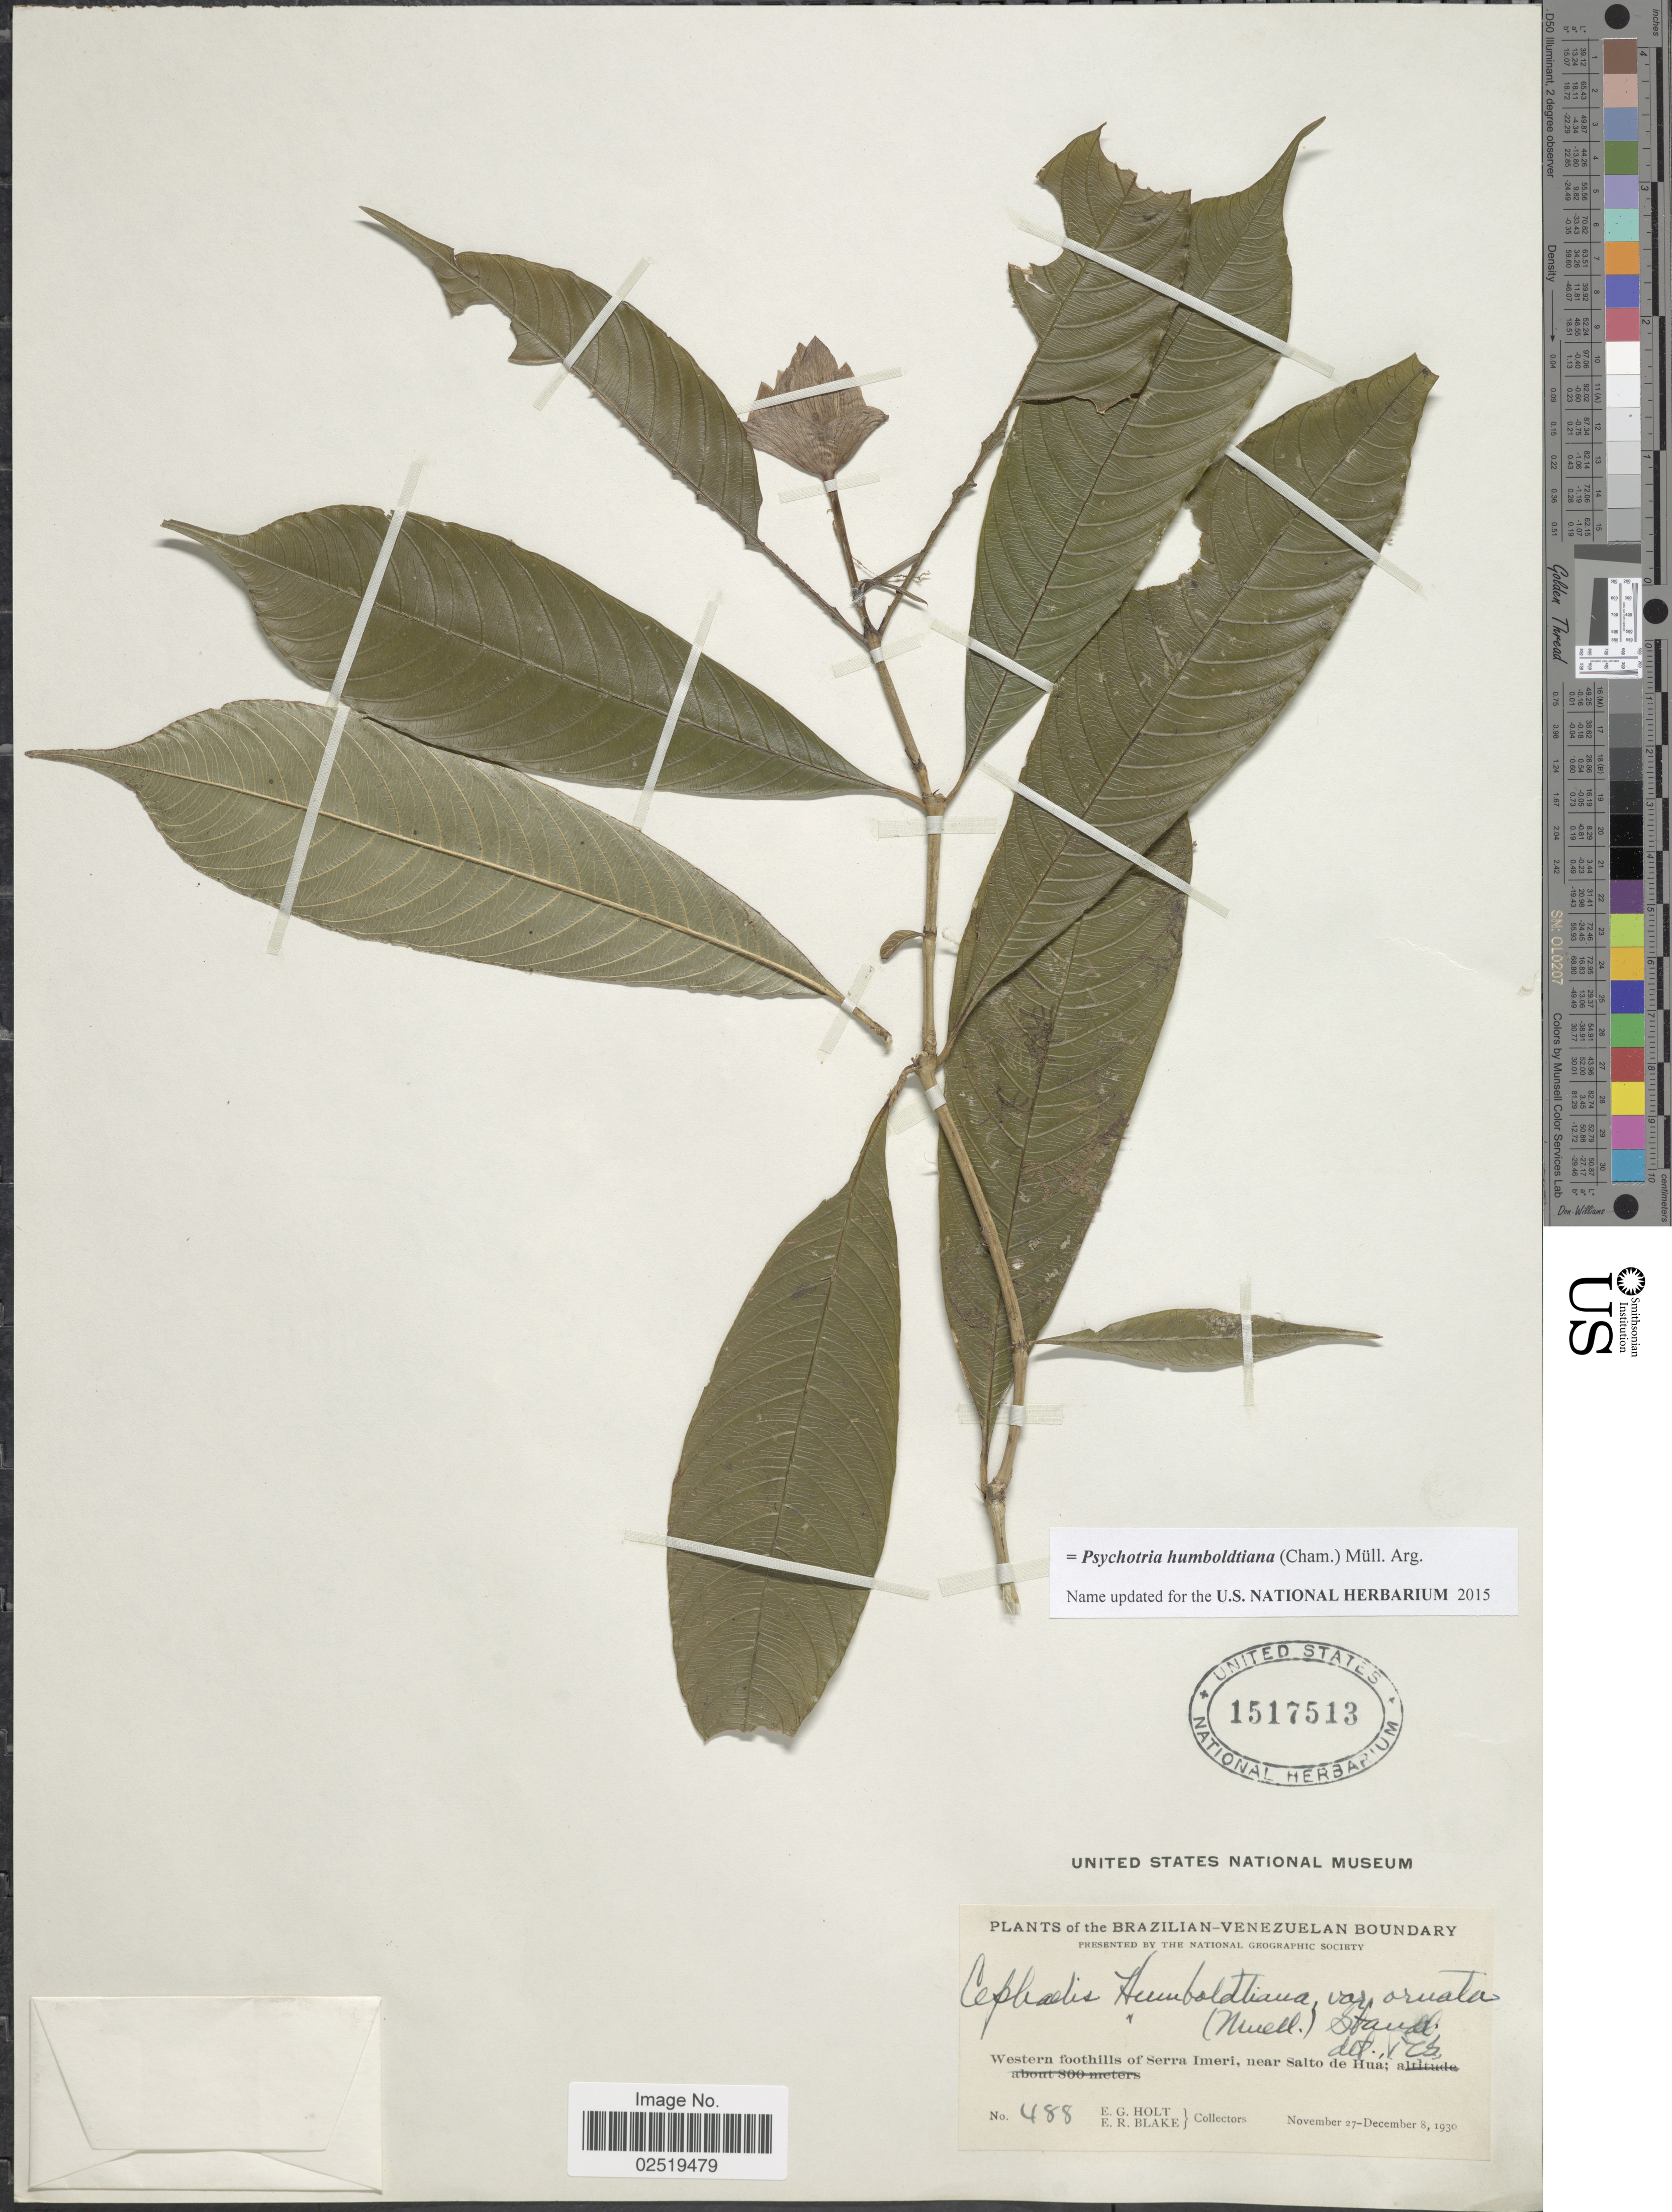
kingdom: Plantae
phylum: Tracheophyta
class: Magnoliopsida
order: Gentianales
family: Rubiaceae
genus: Psychotria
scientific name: Psychotria humboldtiana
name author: (Cham.) Müll. Arg.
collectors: E. G. Holt & E. R. Blake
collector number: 488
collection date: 1930-11-27/1930-12-08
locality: The Brazilian-Venezuelan Boundary, Western foothills of Serra Imeri, near Salto de Hua.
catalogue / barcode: US 1517513